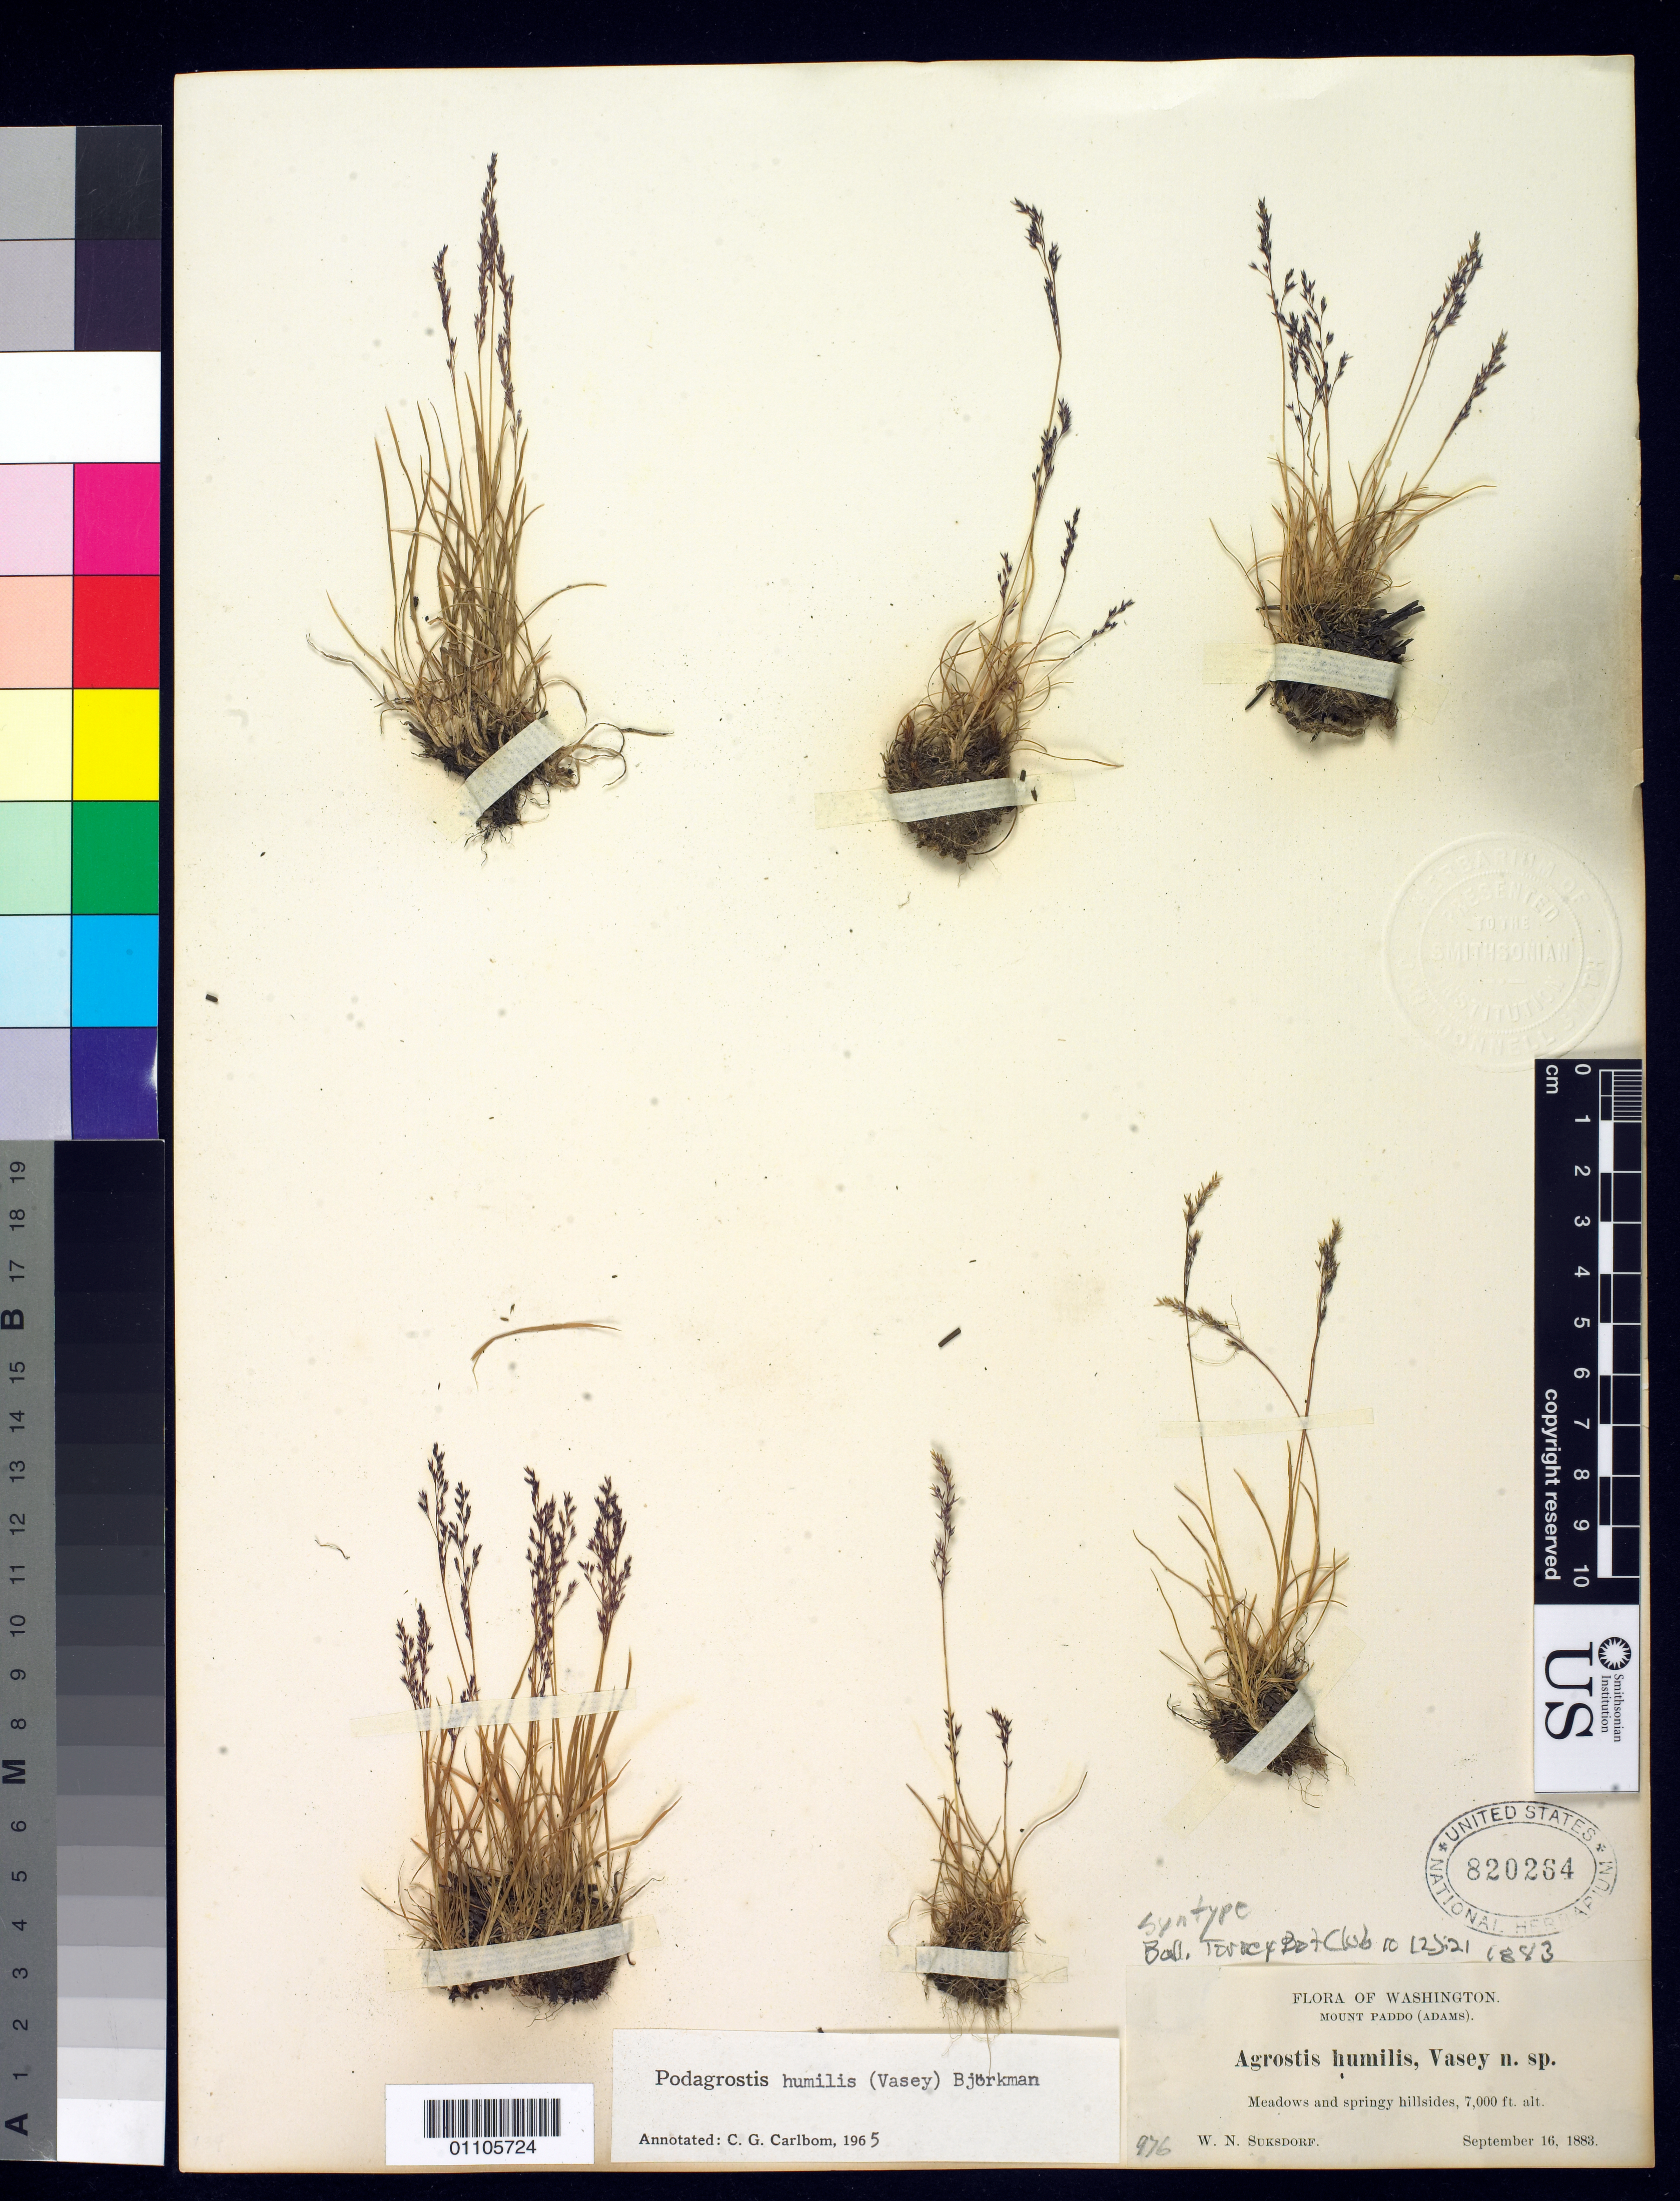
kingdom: Plantae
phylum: Tracheophyta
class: Liliopsida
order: Poales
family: Poaceae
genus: Agrostis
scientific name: Agrostis humilis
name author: Vasey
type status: Syntype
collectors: W. N. Suksdorf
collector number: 602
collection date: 1883-09-16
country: United States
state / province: Washington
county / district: Skamania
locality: Mt. Paddo (Adams)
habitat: Meadows and springy hillsides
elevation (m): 2134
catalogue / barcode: US 820264